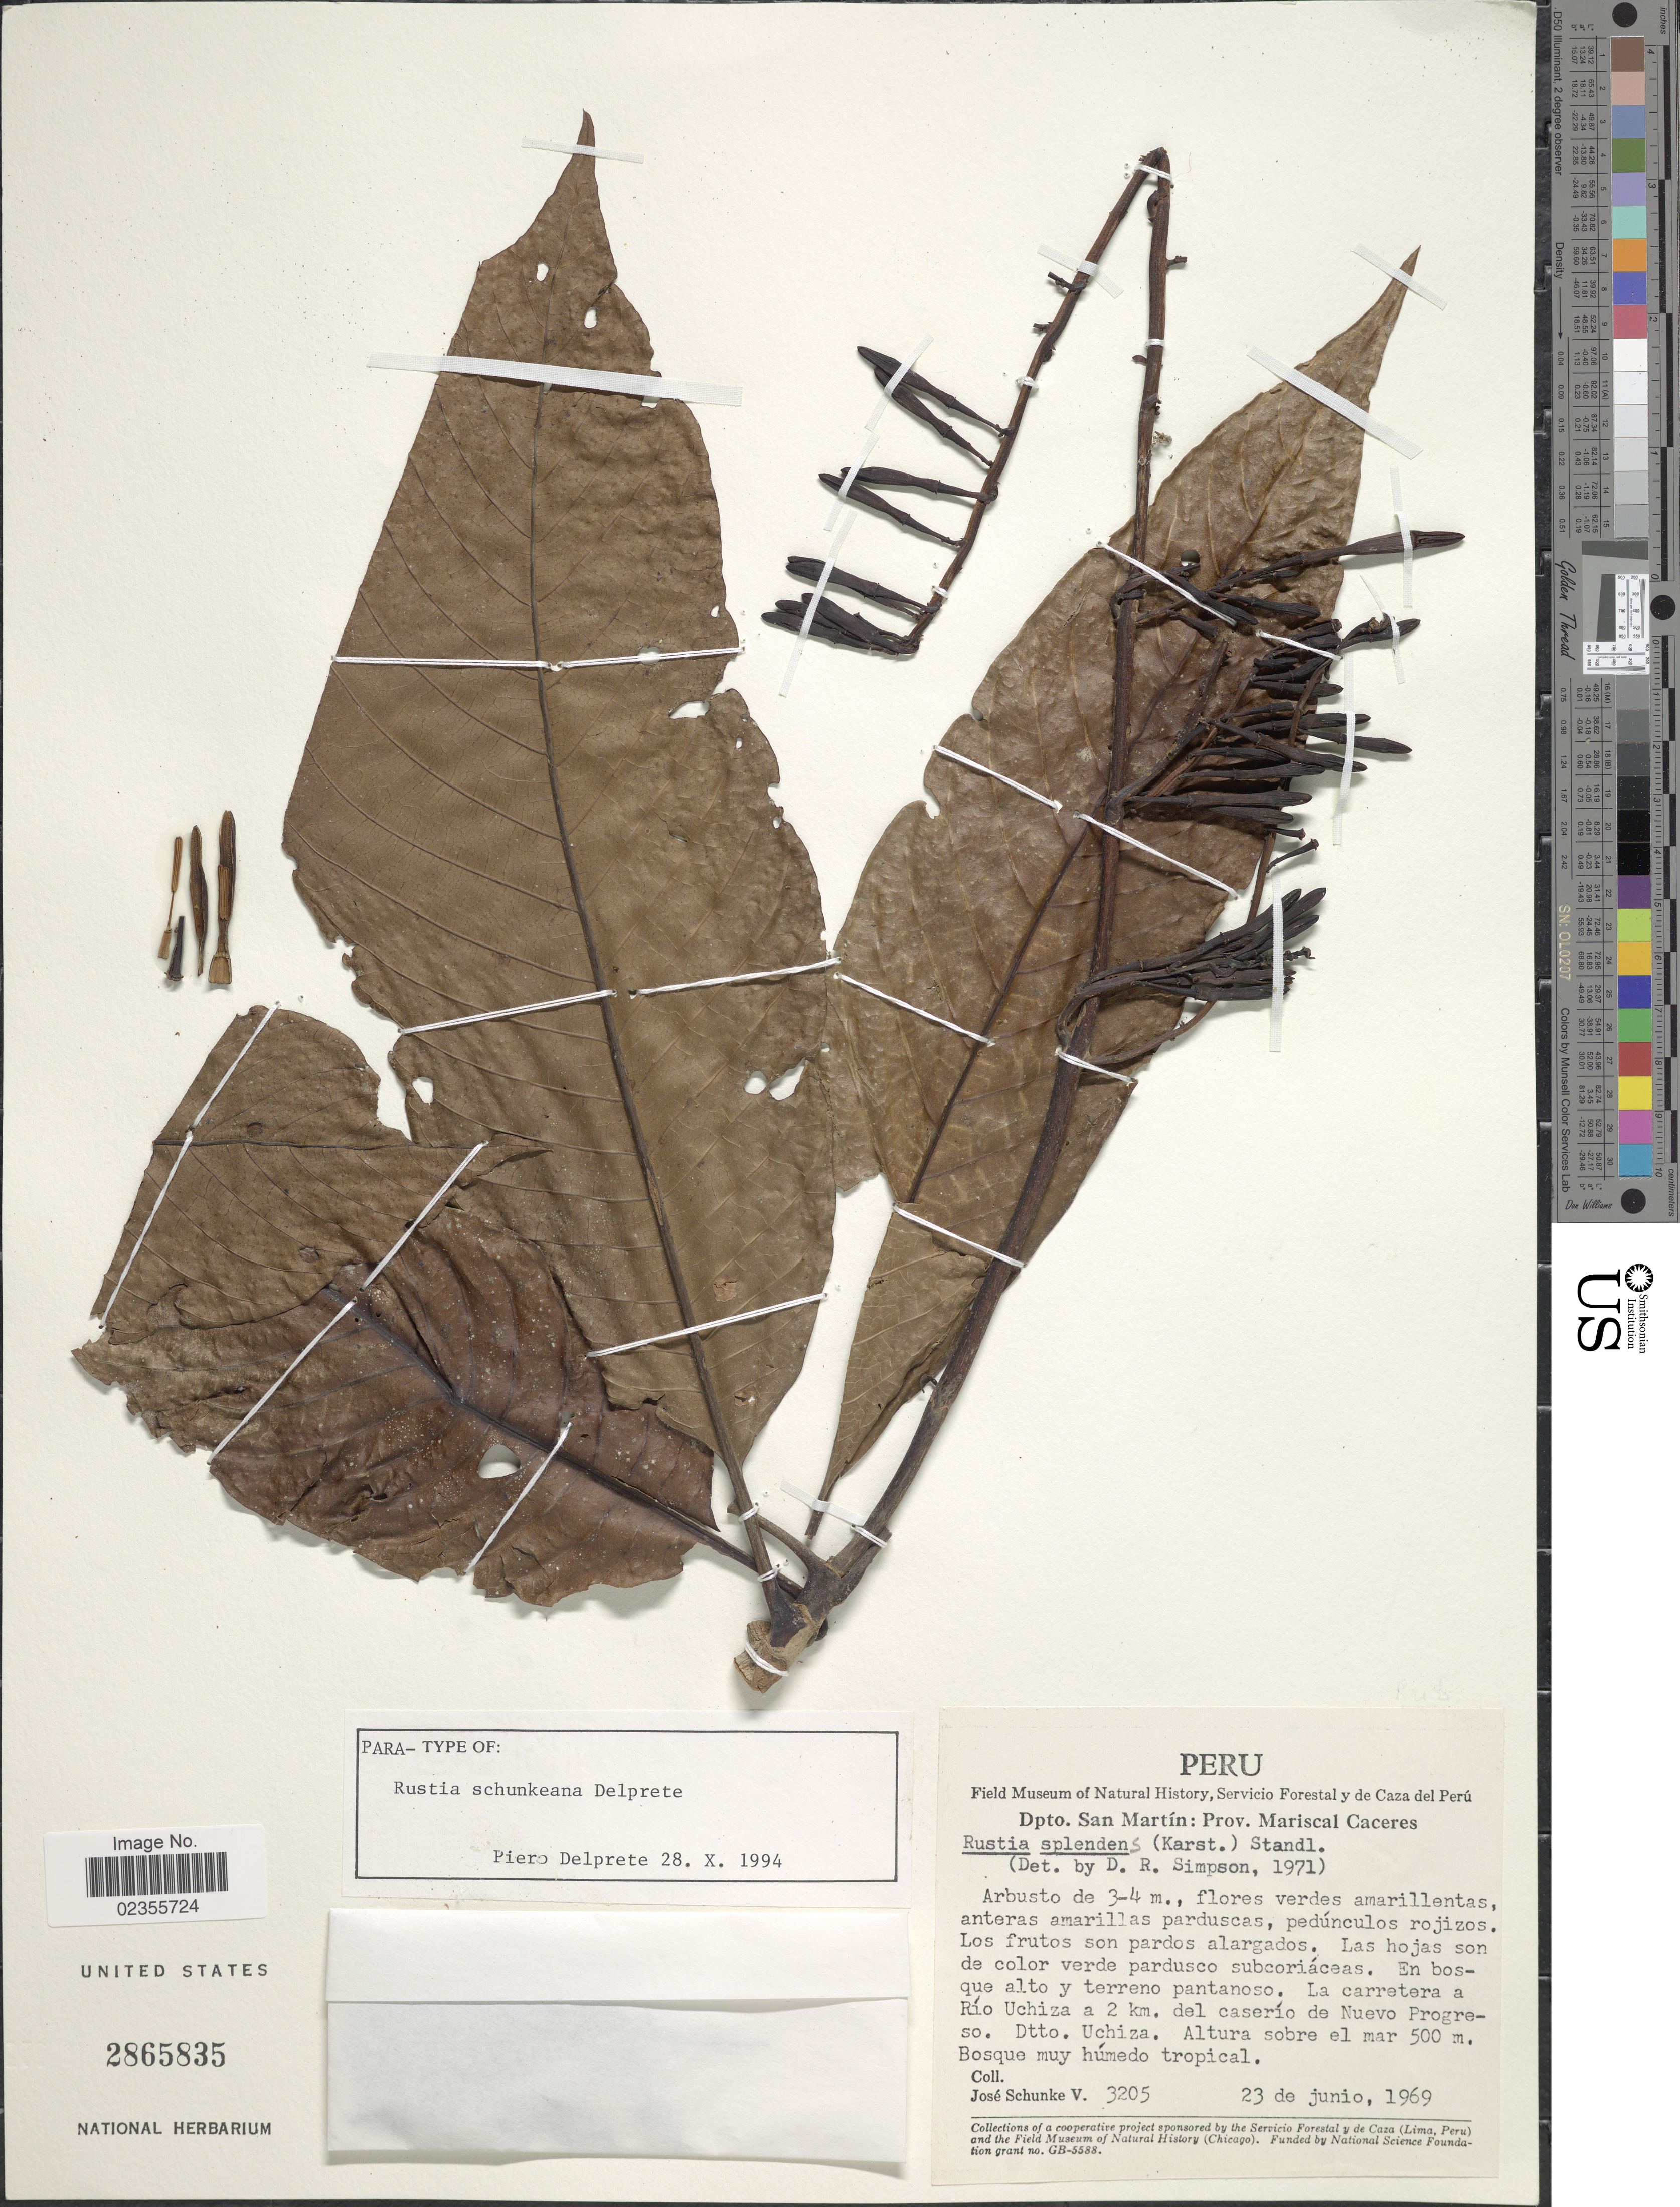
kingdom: Plantae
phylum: Tracheophyta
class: Magnoliopsida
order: Gentianales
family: Rubiaceae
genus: Rustia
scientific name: Rustia schunkeana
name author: Delprete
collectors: J. Schunke Vigo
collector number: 3205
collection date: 1969-06-23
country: Peru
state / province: San Martín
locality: Prov. Mariscal Caceres, Dtto. Tochache Nuevo, en bosque alto y terreno pantanoso, la carretera a Rio Uchiza a 2 km. del caserio de Nuevo Progreso, Dtto. Uchiza.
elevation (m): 500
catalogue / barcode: US 2865835